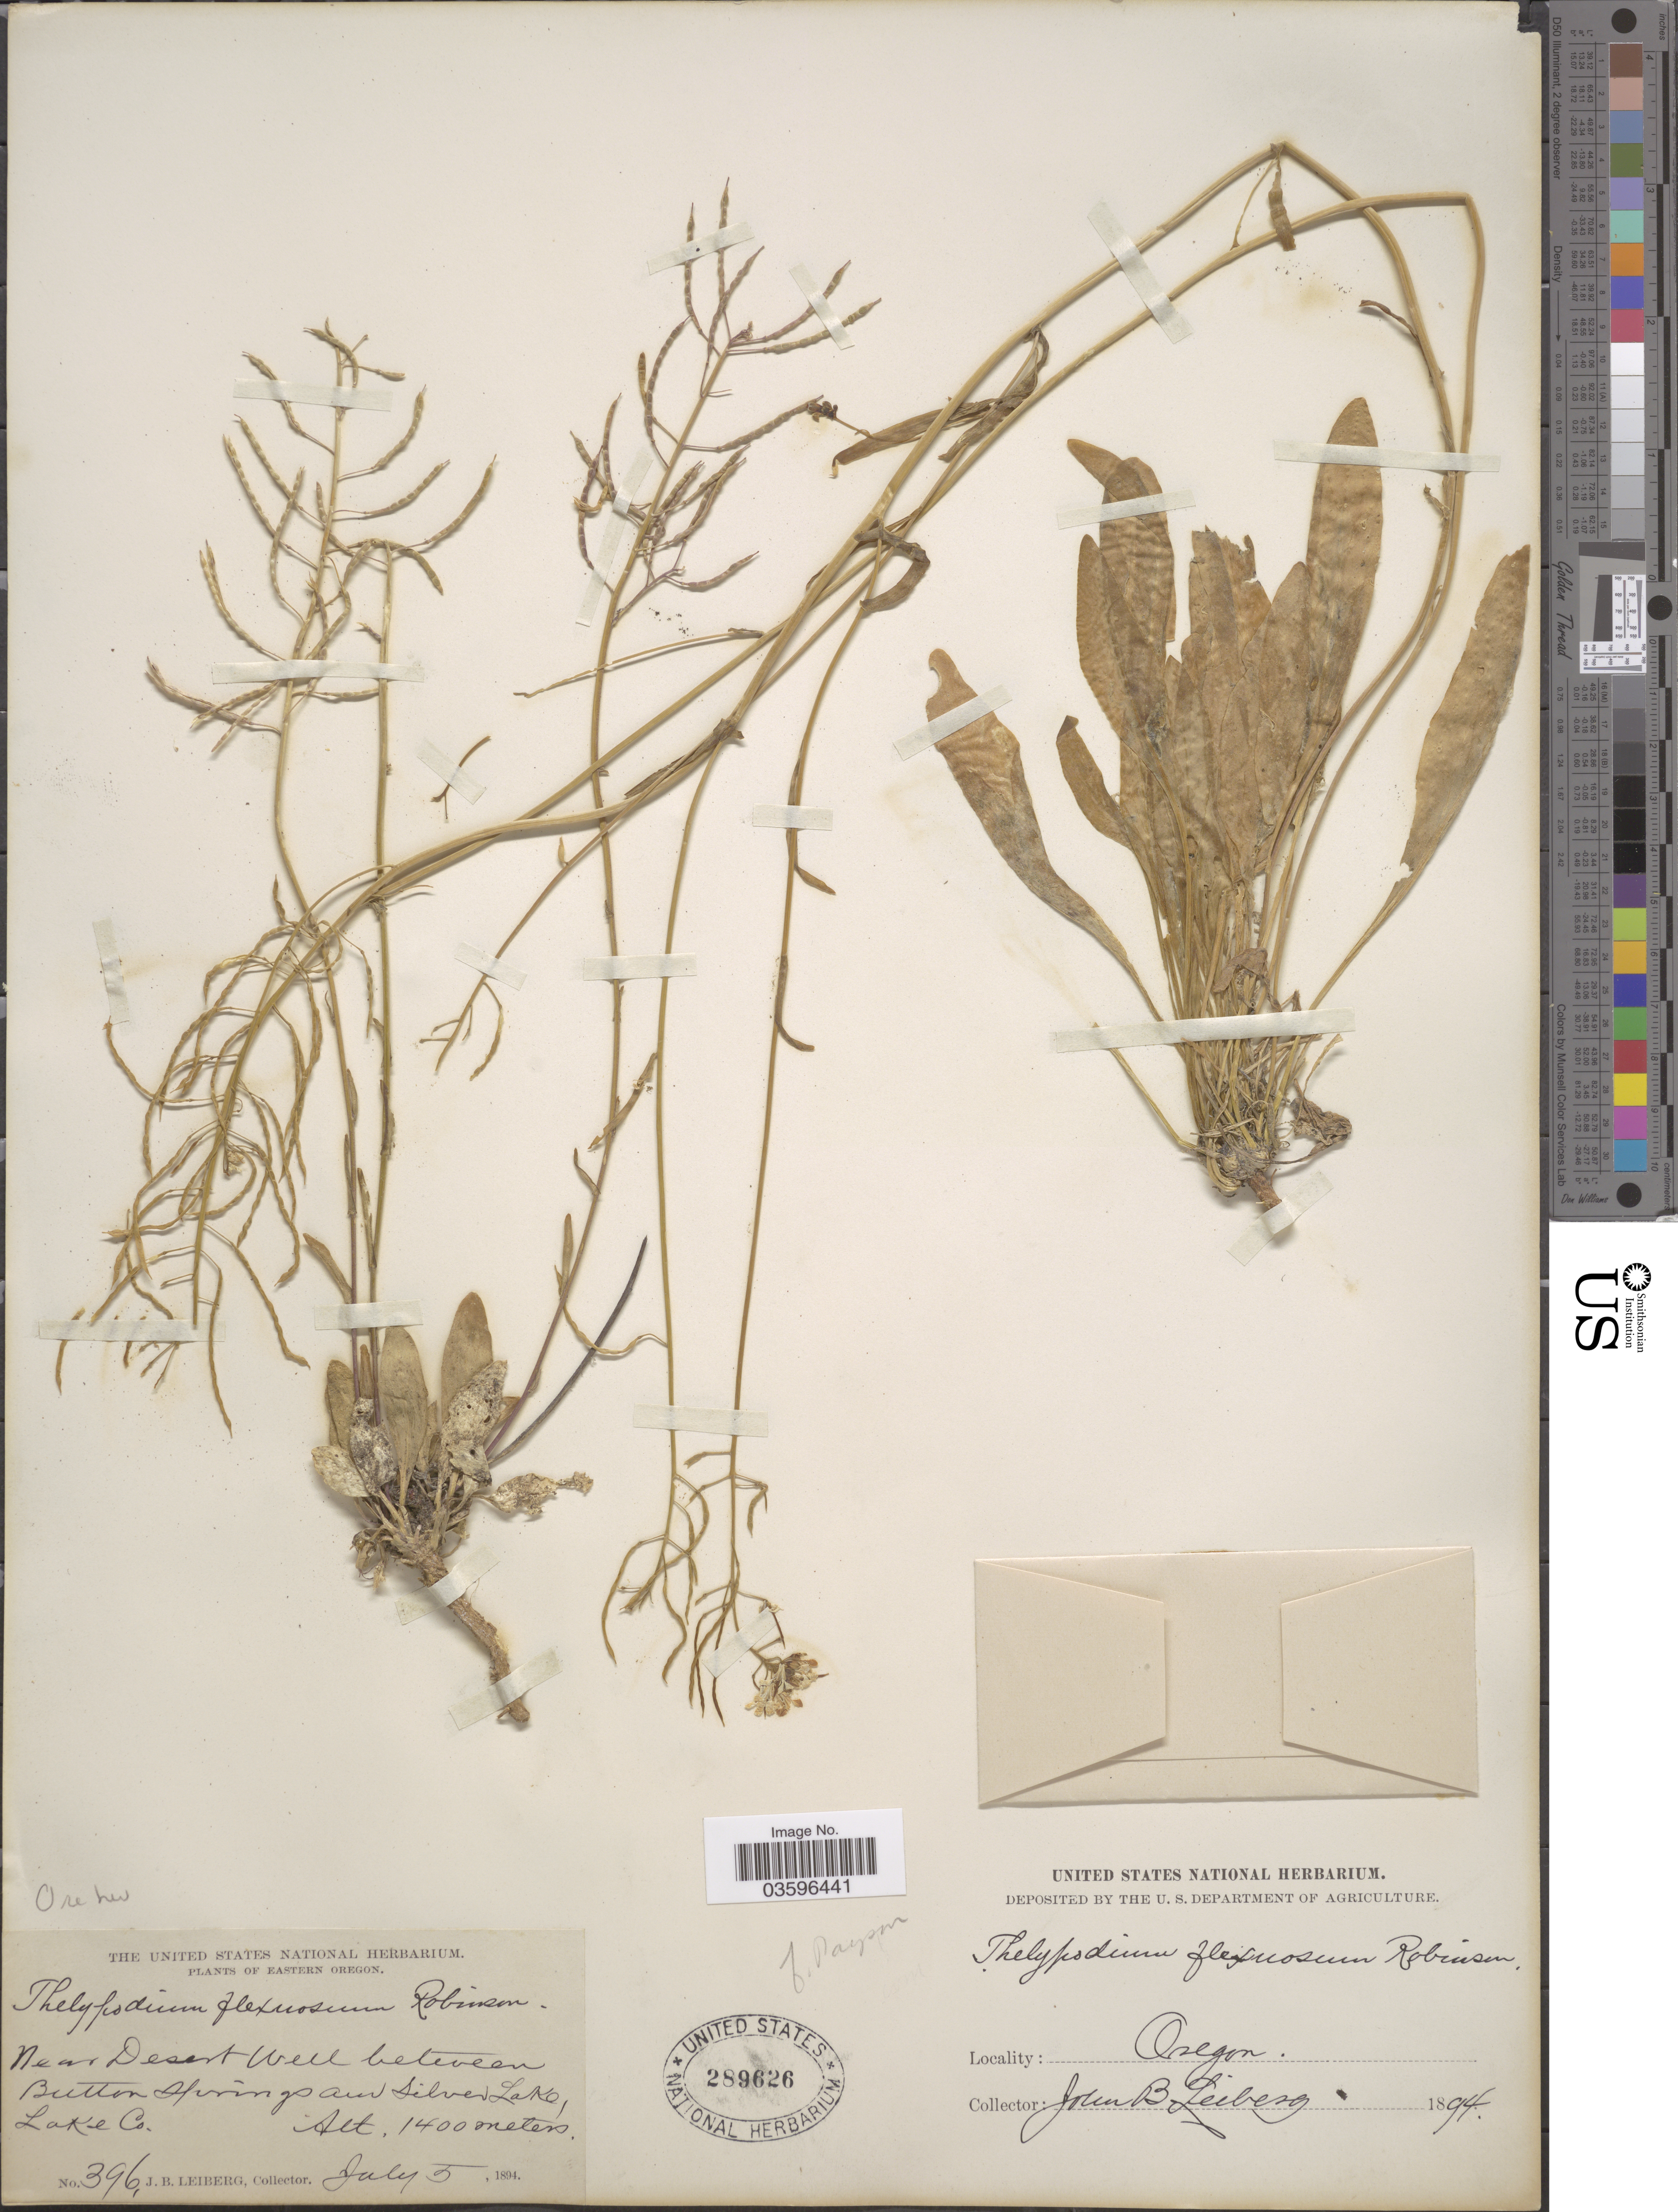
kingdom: Plantae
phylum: Tracheophyta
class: Magnoliopsida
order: Brassicales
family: Brassicaceae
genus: Thelypodium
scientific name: Thelypodium flexuosum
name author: B.L. Rob.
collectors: J. B. Leiberg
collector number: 396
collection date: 1894-07-05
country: United States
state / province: Oregon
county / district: Lake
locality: Eastern Oregon. Near Desert Well between Button Springs and Silver Lake, Lake Co.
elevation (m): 1400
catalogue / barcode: US 289626